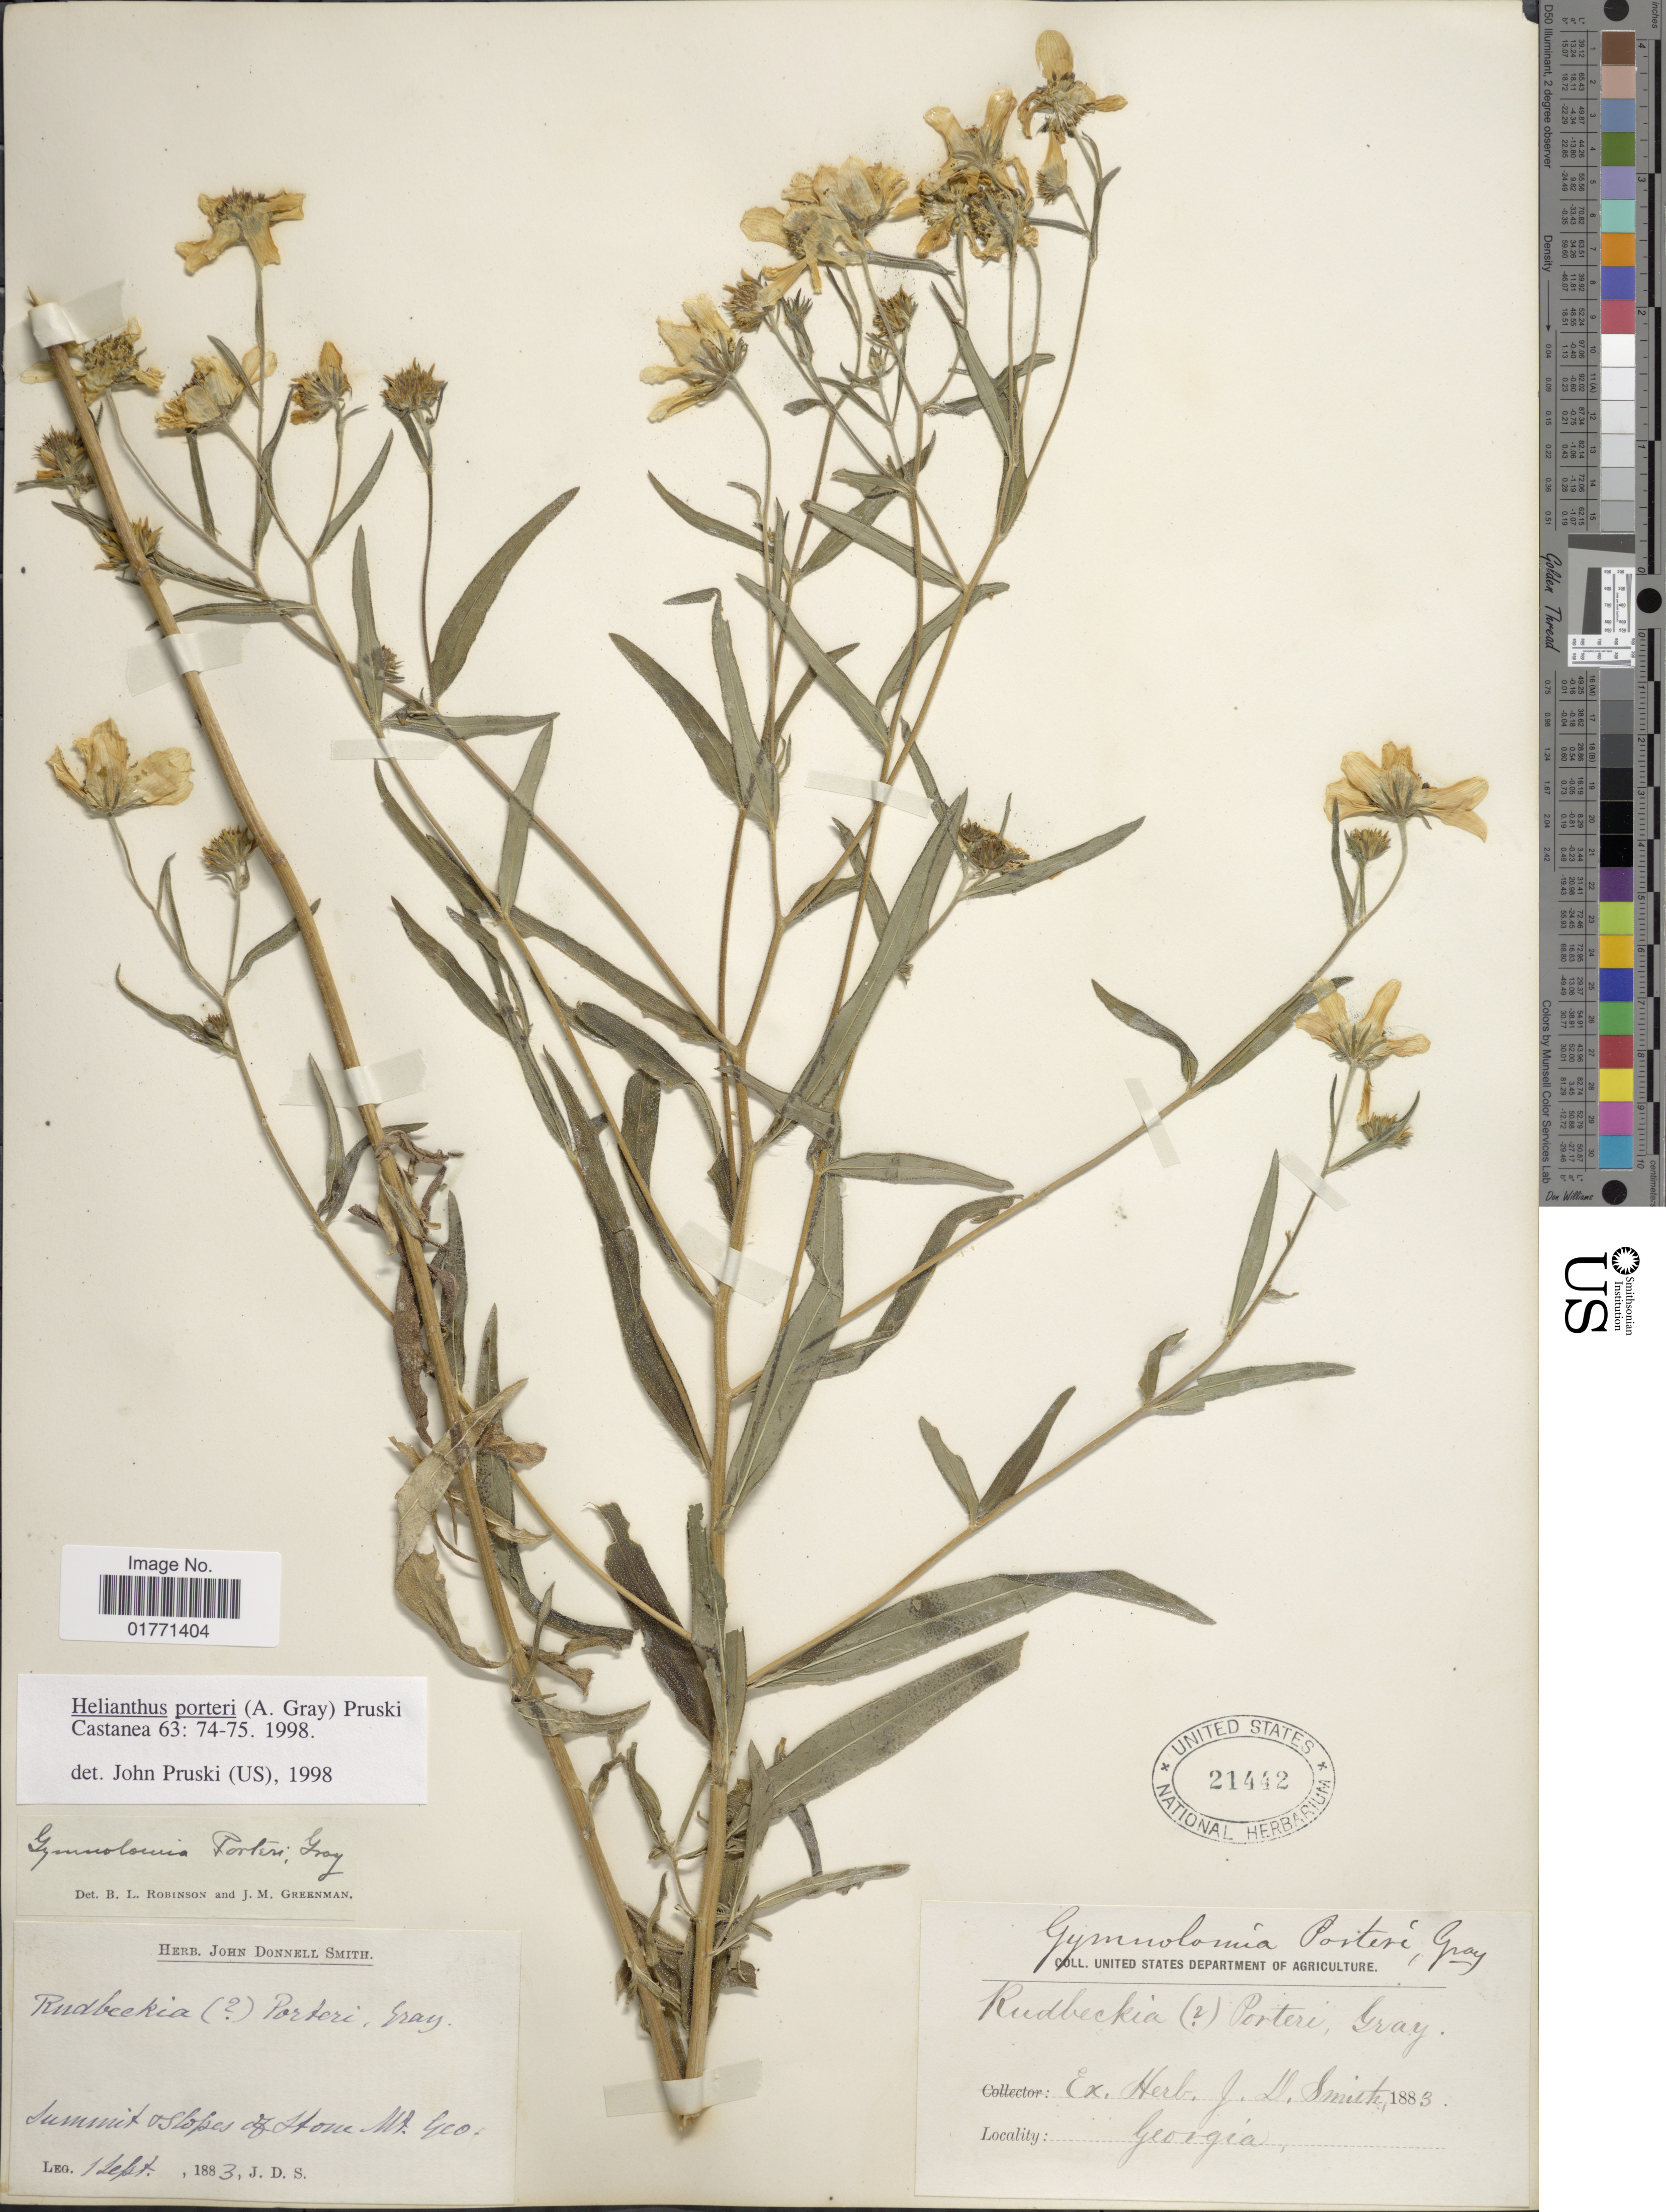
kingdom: Plantae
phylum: Tracheophyta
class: Magnoliopsida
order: Asterales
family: Asteraceae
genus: Helianthus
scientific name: Helianthus porteri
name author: (A. Gray) Pruski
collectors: J. Donnell Smith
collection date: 1883-09-01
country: United States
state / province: Georgia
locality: Summit slopes of Stone Mt.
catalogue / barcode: US 21442